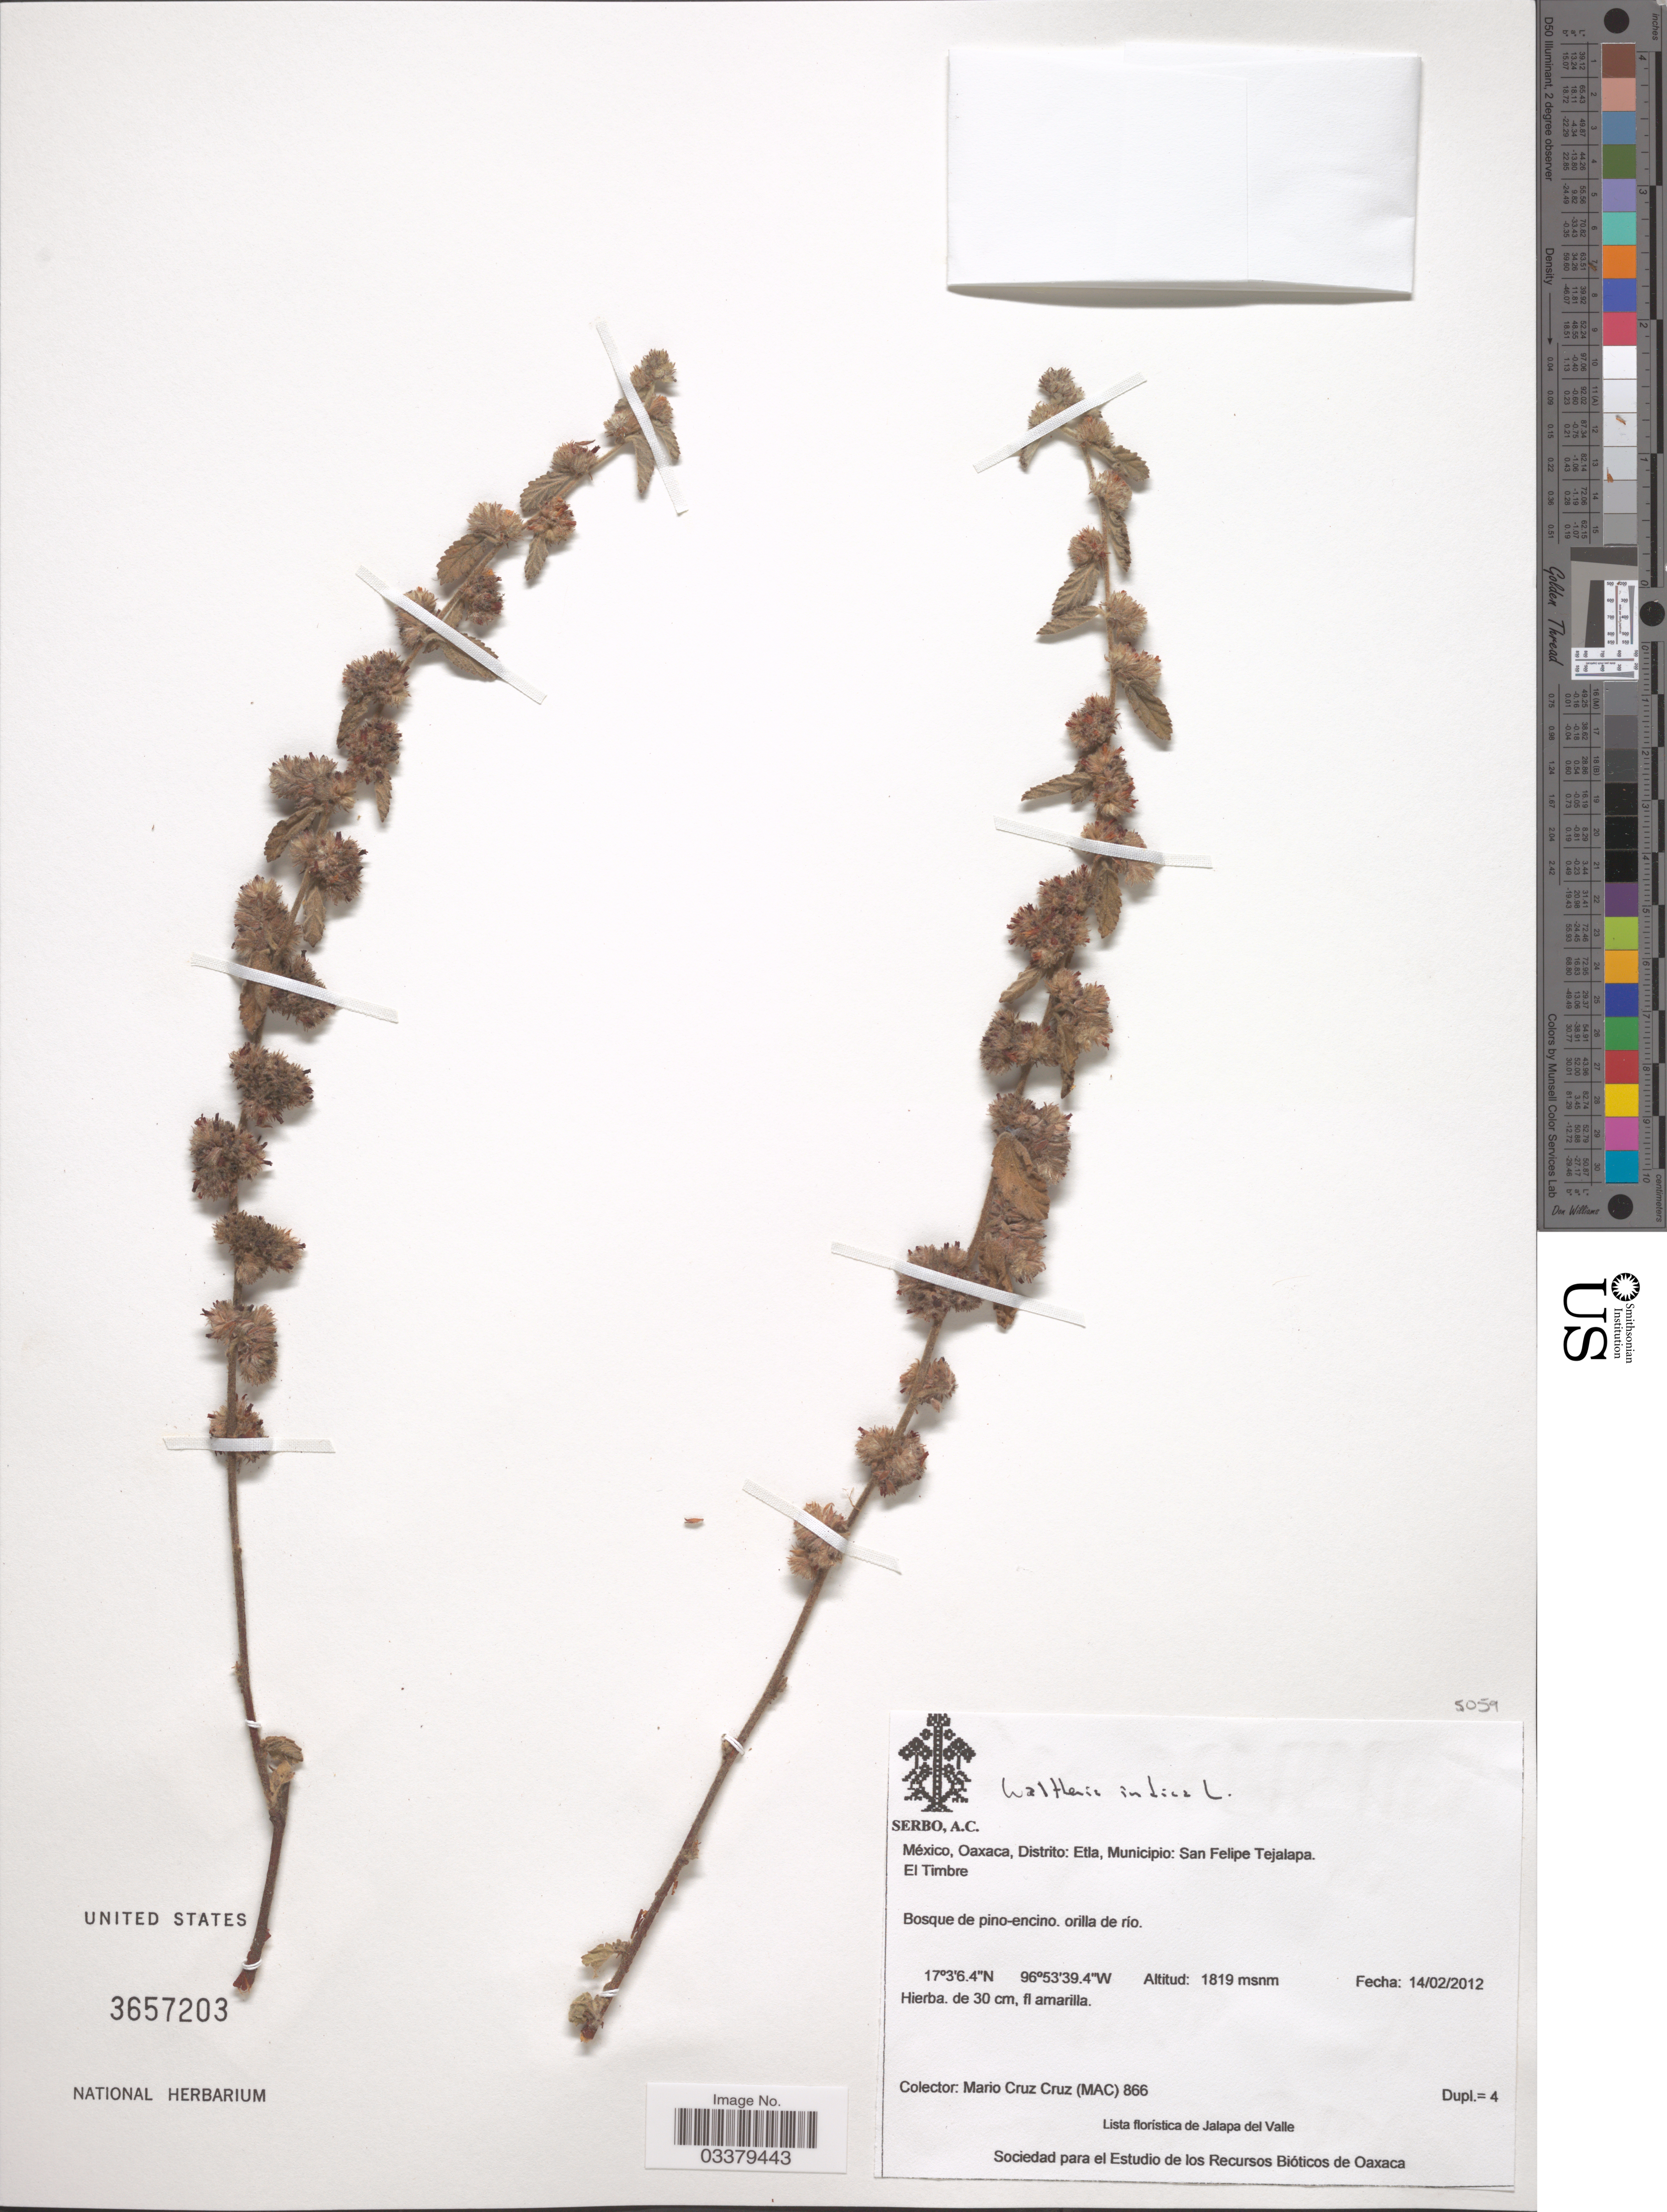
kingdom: Plantae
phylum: Tracheophyta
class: Magnoliopsida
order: Malvales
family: Malvaceae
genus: Waltheria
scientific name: Waltheria indica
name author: L.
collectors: M. Cruz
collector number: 866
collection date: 2012-02-14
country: Mexico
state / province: Oaxaca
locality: Distrito: Etla, Municipio: Sam Felipe Tejalapa. El Timbre.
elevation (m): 1819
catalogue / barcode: US 3657203